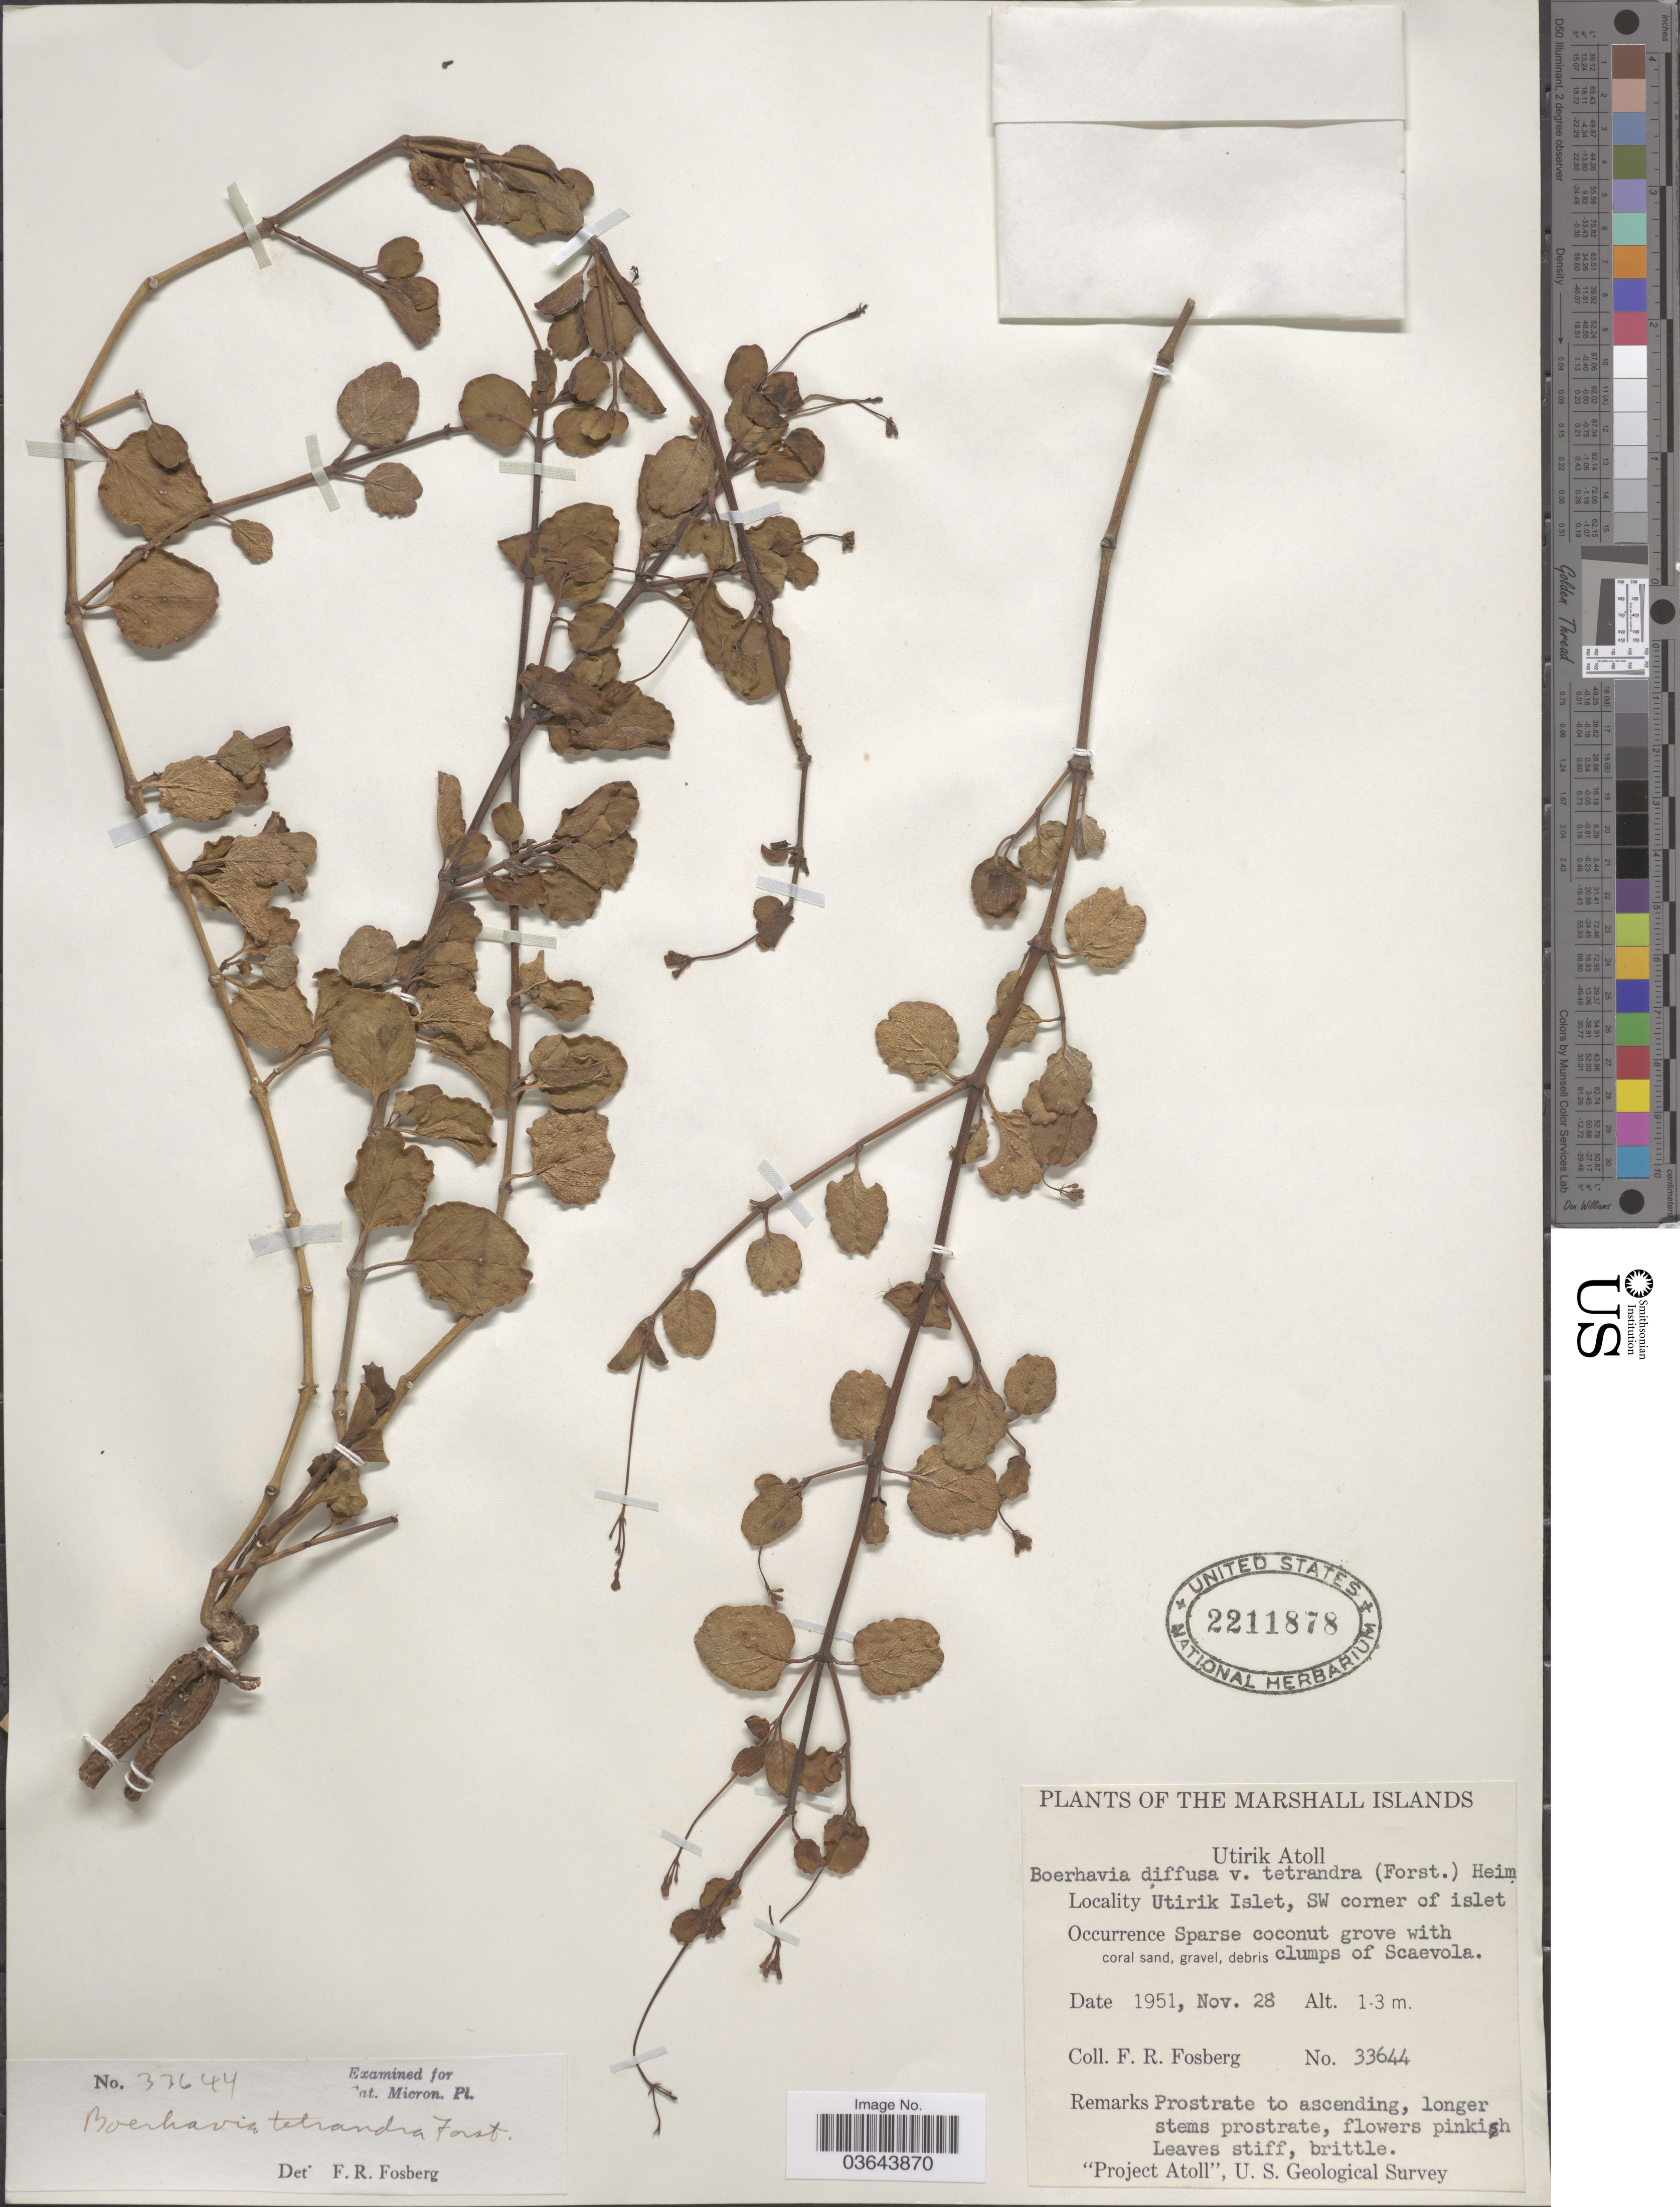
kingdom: Plantae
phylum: Tracheophyta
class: Magnoliopsida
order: Caryophyllales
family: Nyctaginaceae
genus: Boerhavia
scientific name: Boerhavia tetrandra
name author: G. Forst.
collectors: F. R. Fosberg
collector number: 33644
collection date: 1951-11-28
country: Marshall Islands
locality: Utirik Atoll. Utirik Islet, SW corner of islet.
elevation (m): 1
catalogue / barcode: US 2211878